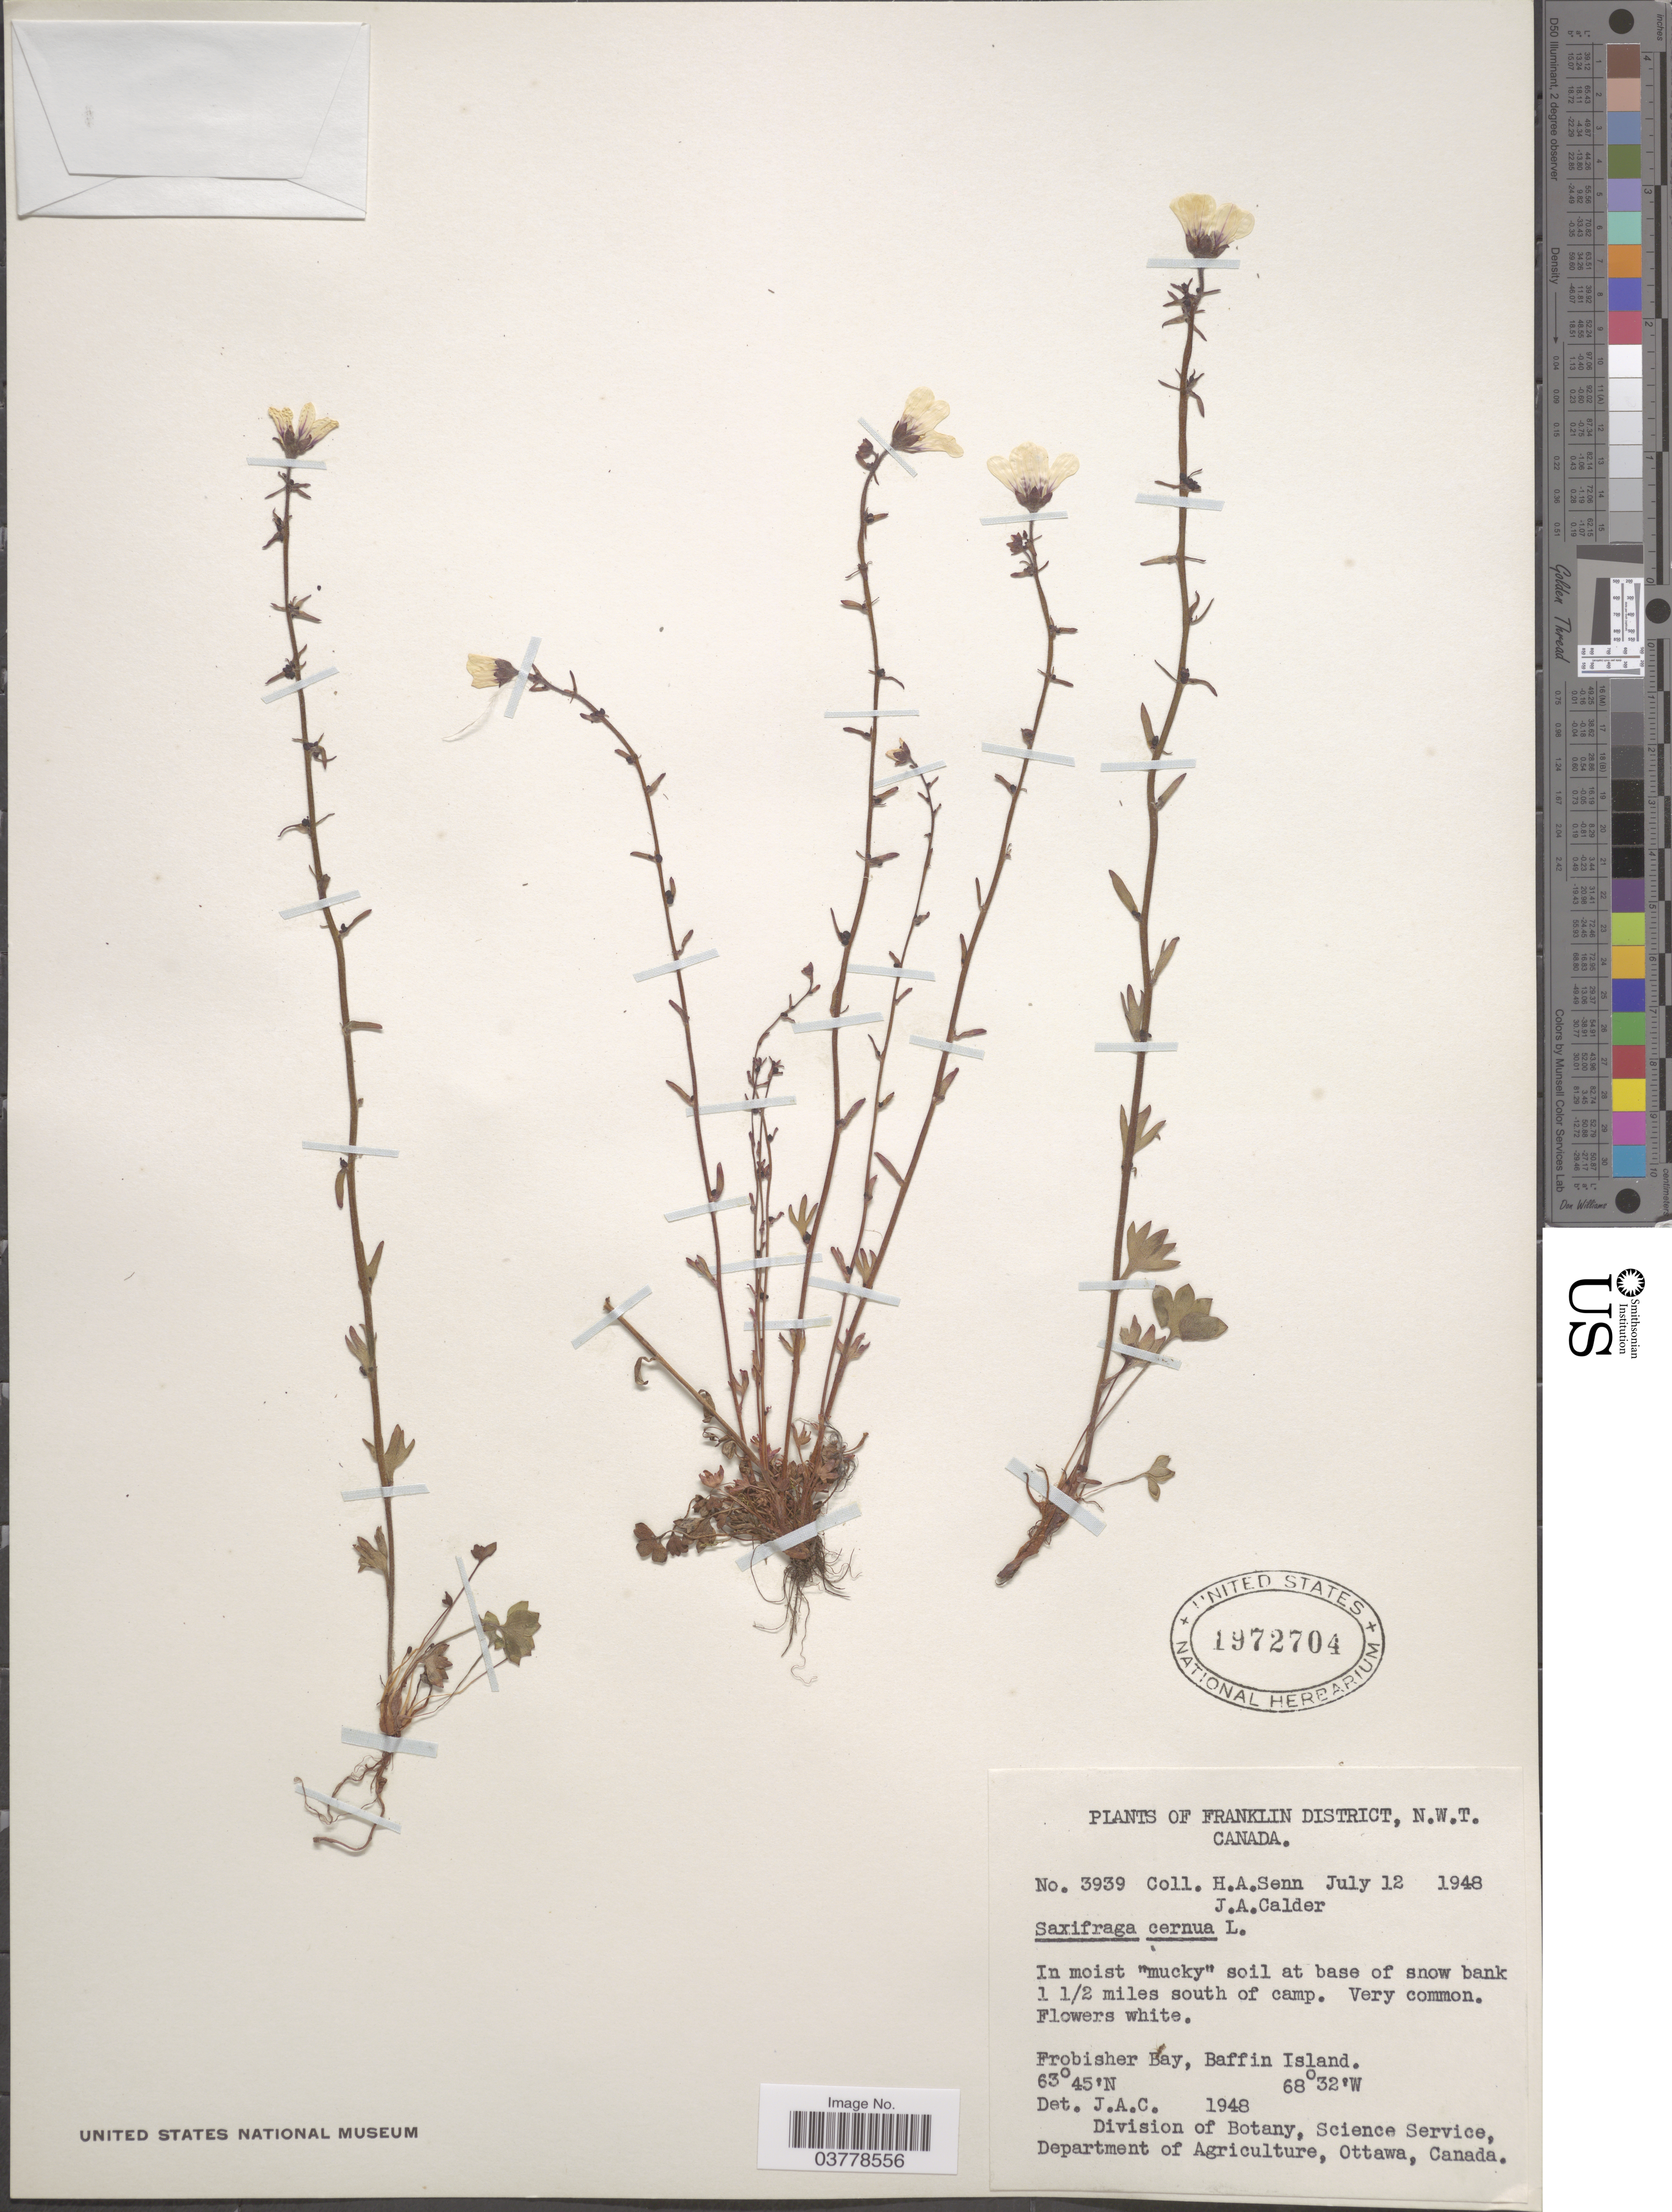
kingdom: Plantae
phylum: Tracheophyta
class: Magnoliopsida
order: Saxifragales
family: Saxifragaceae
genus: Saxifraga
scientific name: Saxifraga cernua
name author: L.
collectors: H. Senn & J. A. Calder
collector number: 3939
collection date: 1948-07-12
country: Canada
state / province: Northwest Territories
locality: Franklin District. Base of snow bank 1½ miles south of camp. Frobisher Bay, Baffin Island.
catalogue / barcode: US 1972704